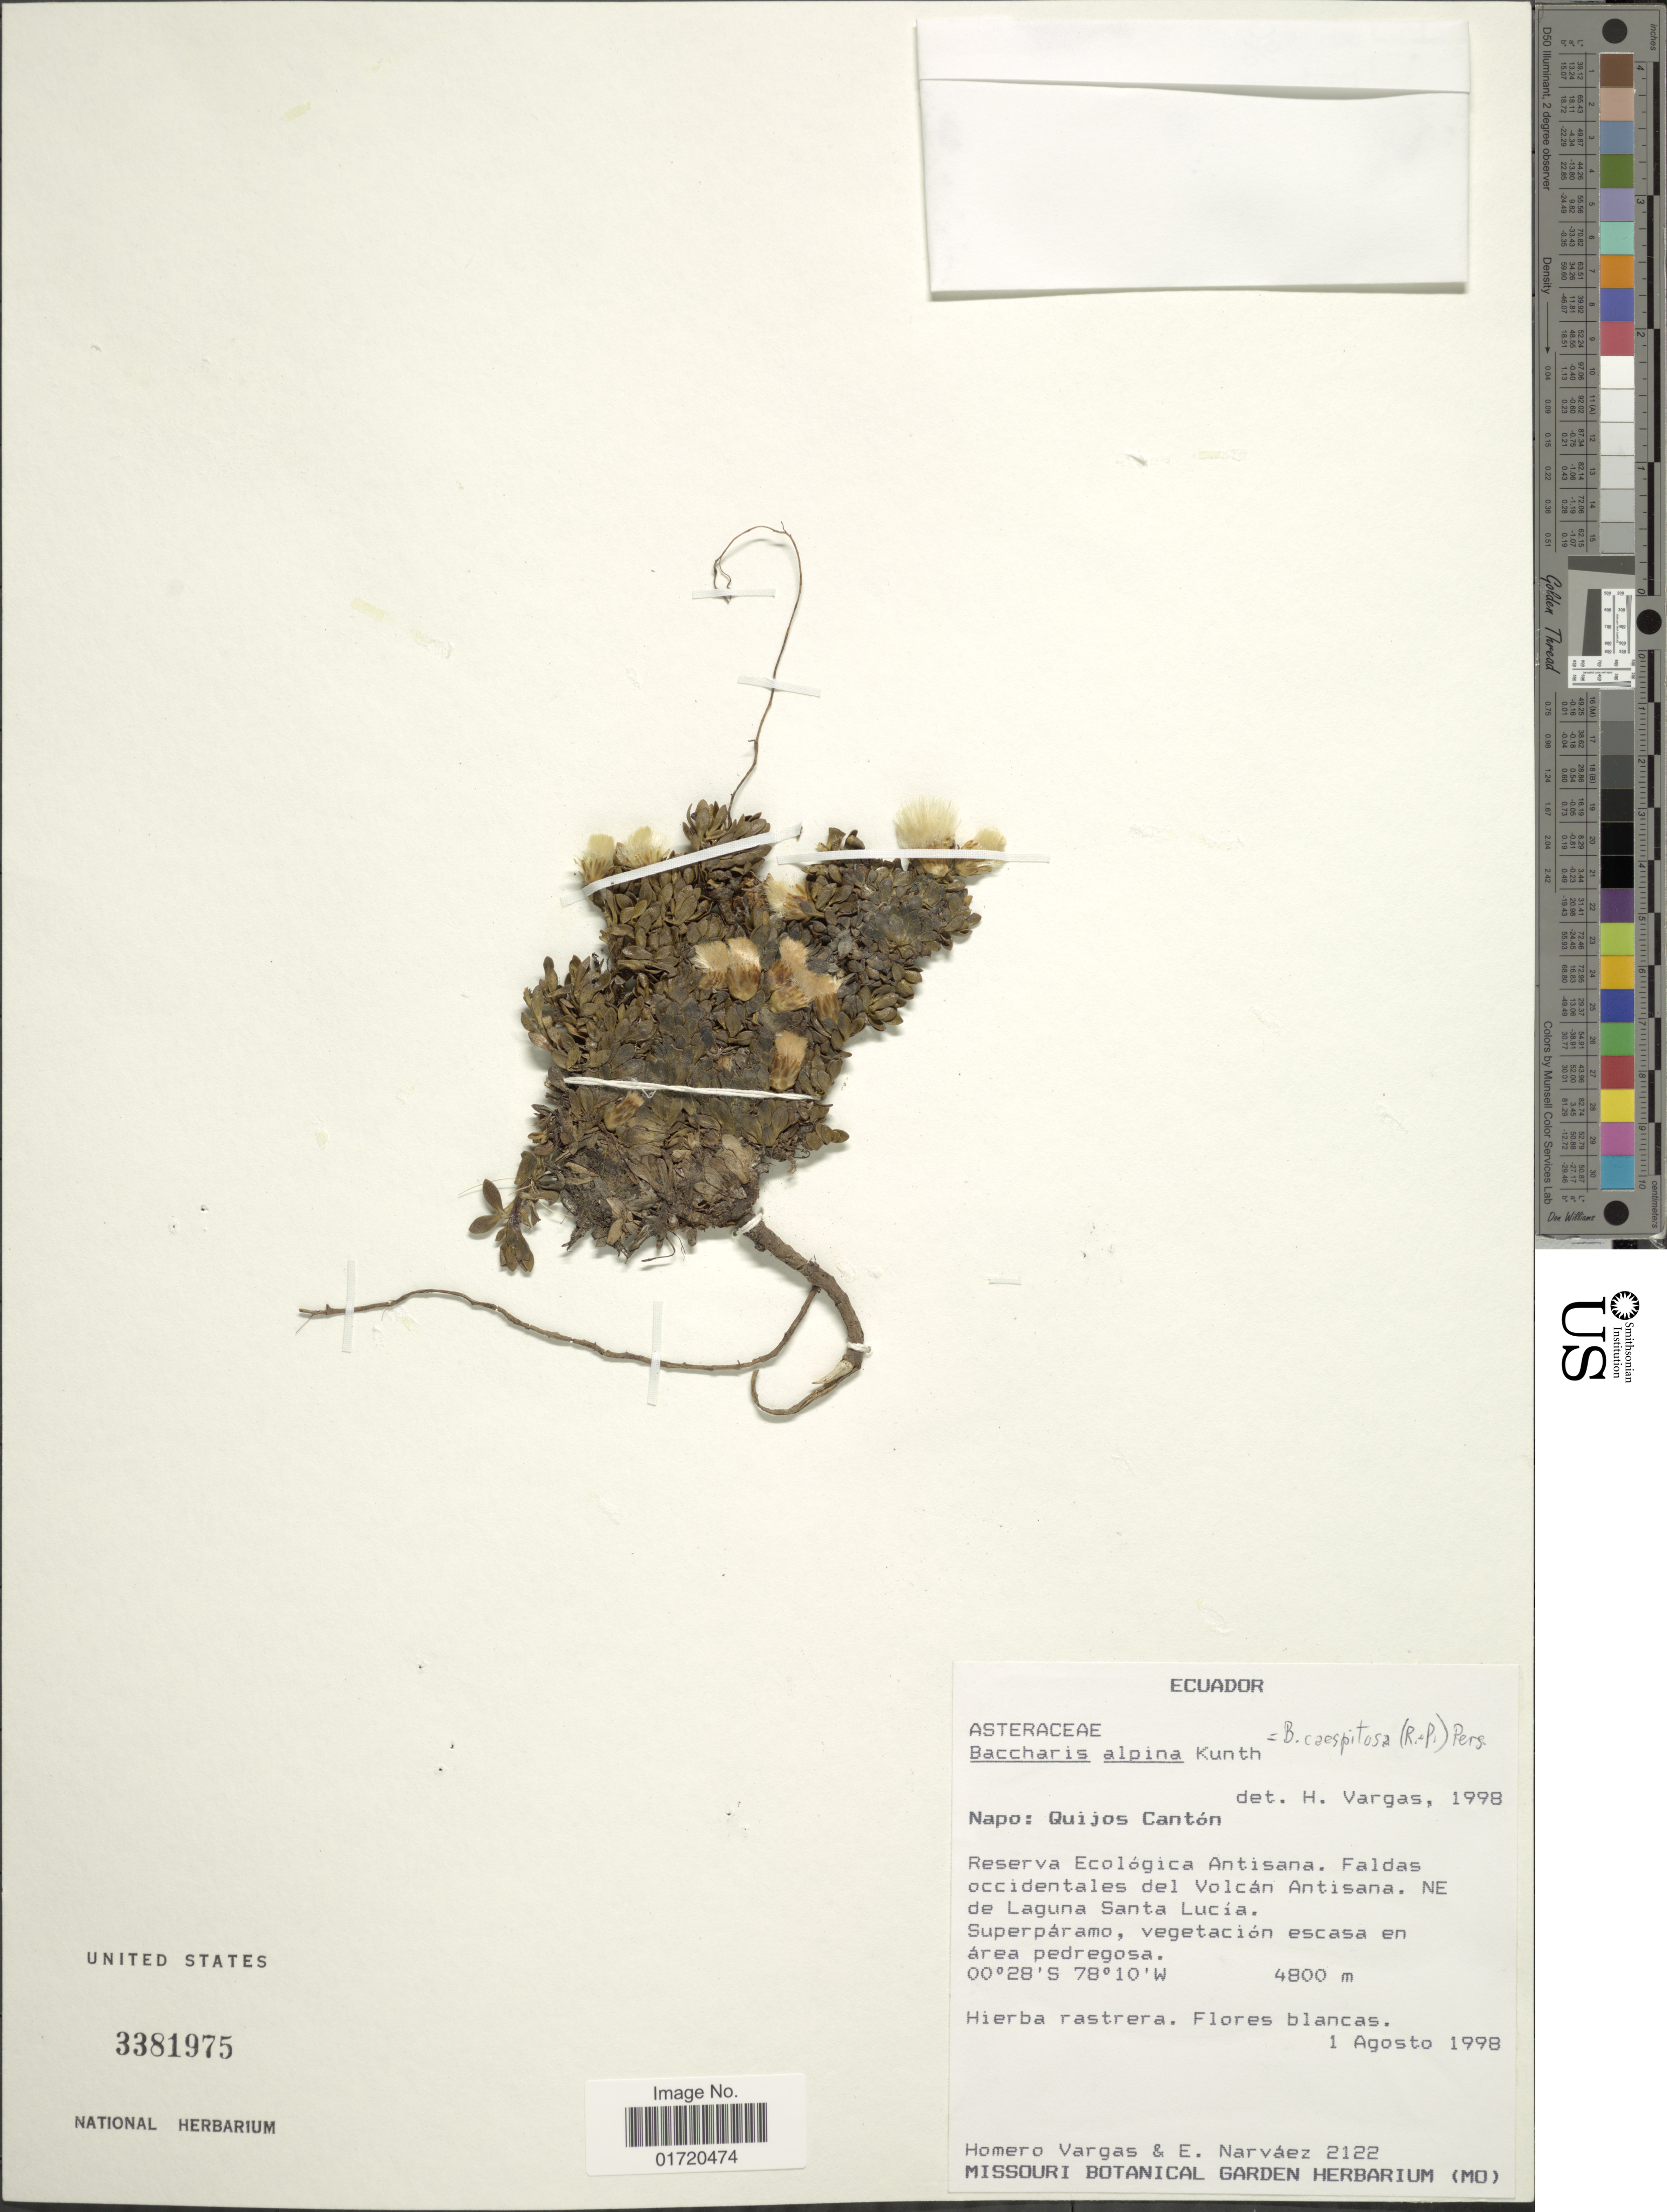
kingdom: Plantae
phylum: Tracheophyta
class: Magnoliopsida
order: Asterales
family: Asteraceae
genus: Baccharis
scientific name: Baccharis caespitosa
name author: (Ruiz & Pav.) Pers.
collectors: H. Vargas & E. Narváez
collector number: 2122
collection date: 1998-08-01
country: Ecuador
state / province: Napo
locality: Quijos Canton. Reserva Ecologica Antisana. Faldas sur-oeste del Volcan Antsana. NE de Laguna Santa Lucia.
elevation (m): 4800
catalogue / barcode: US 3381975